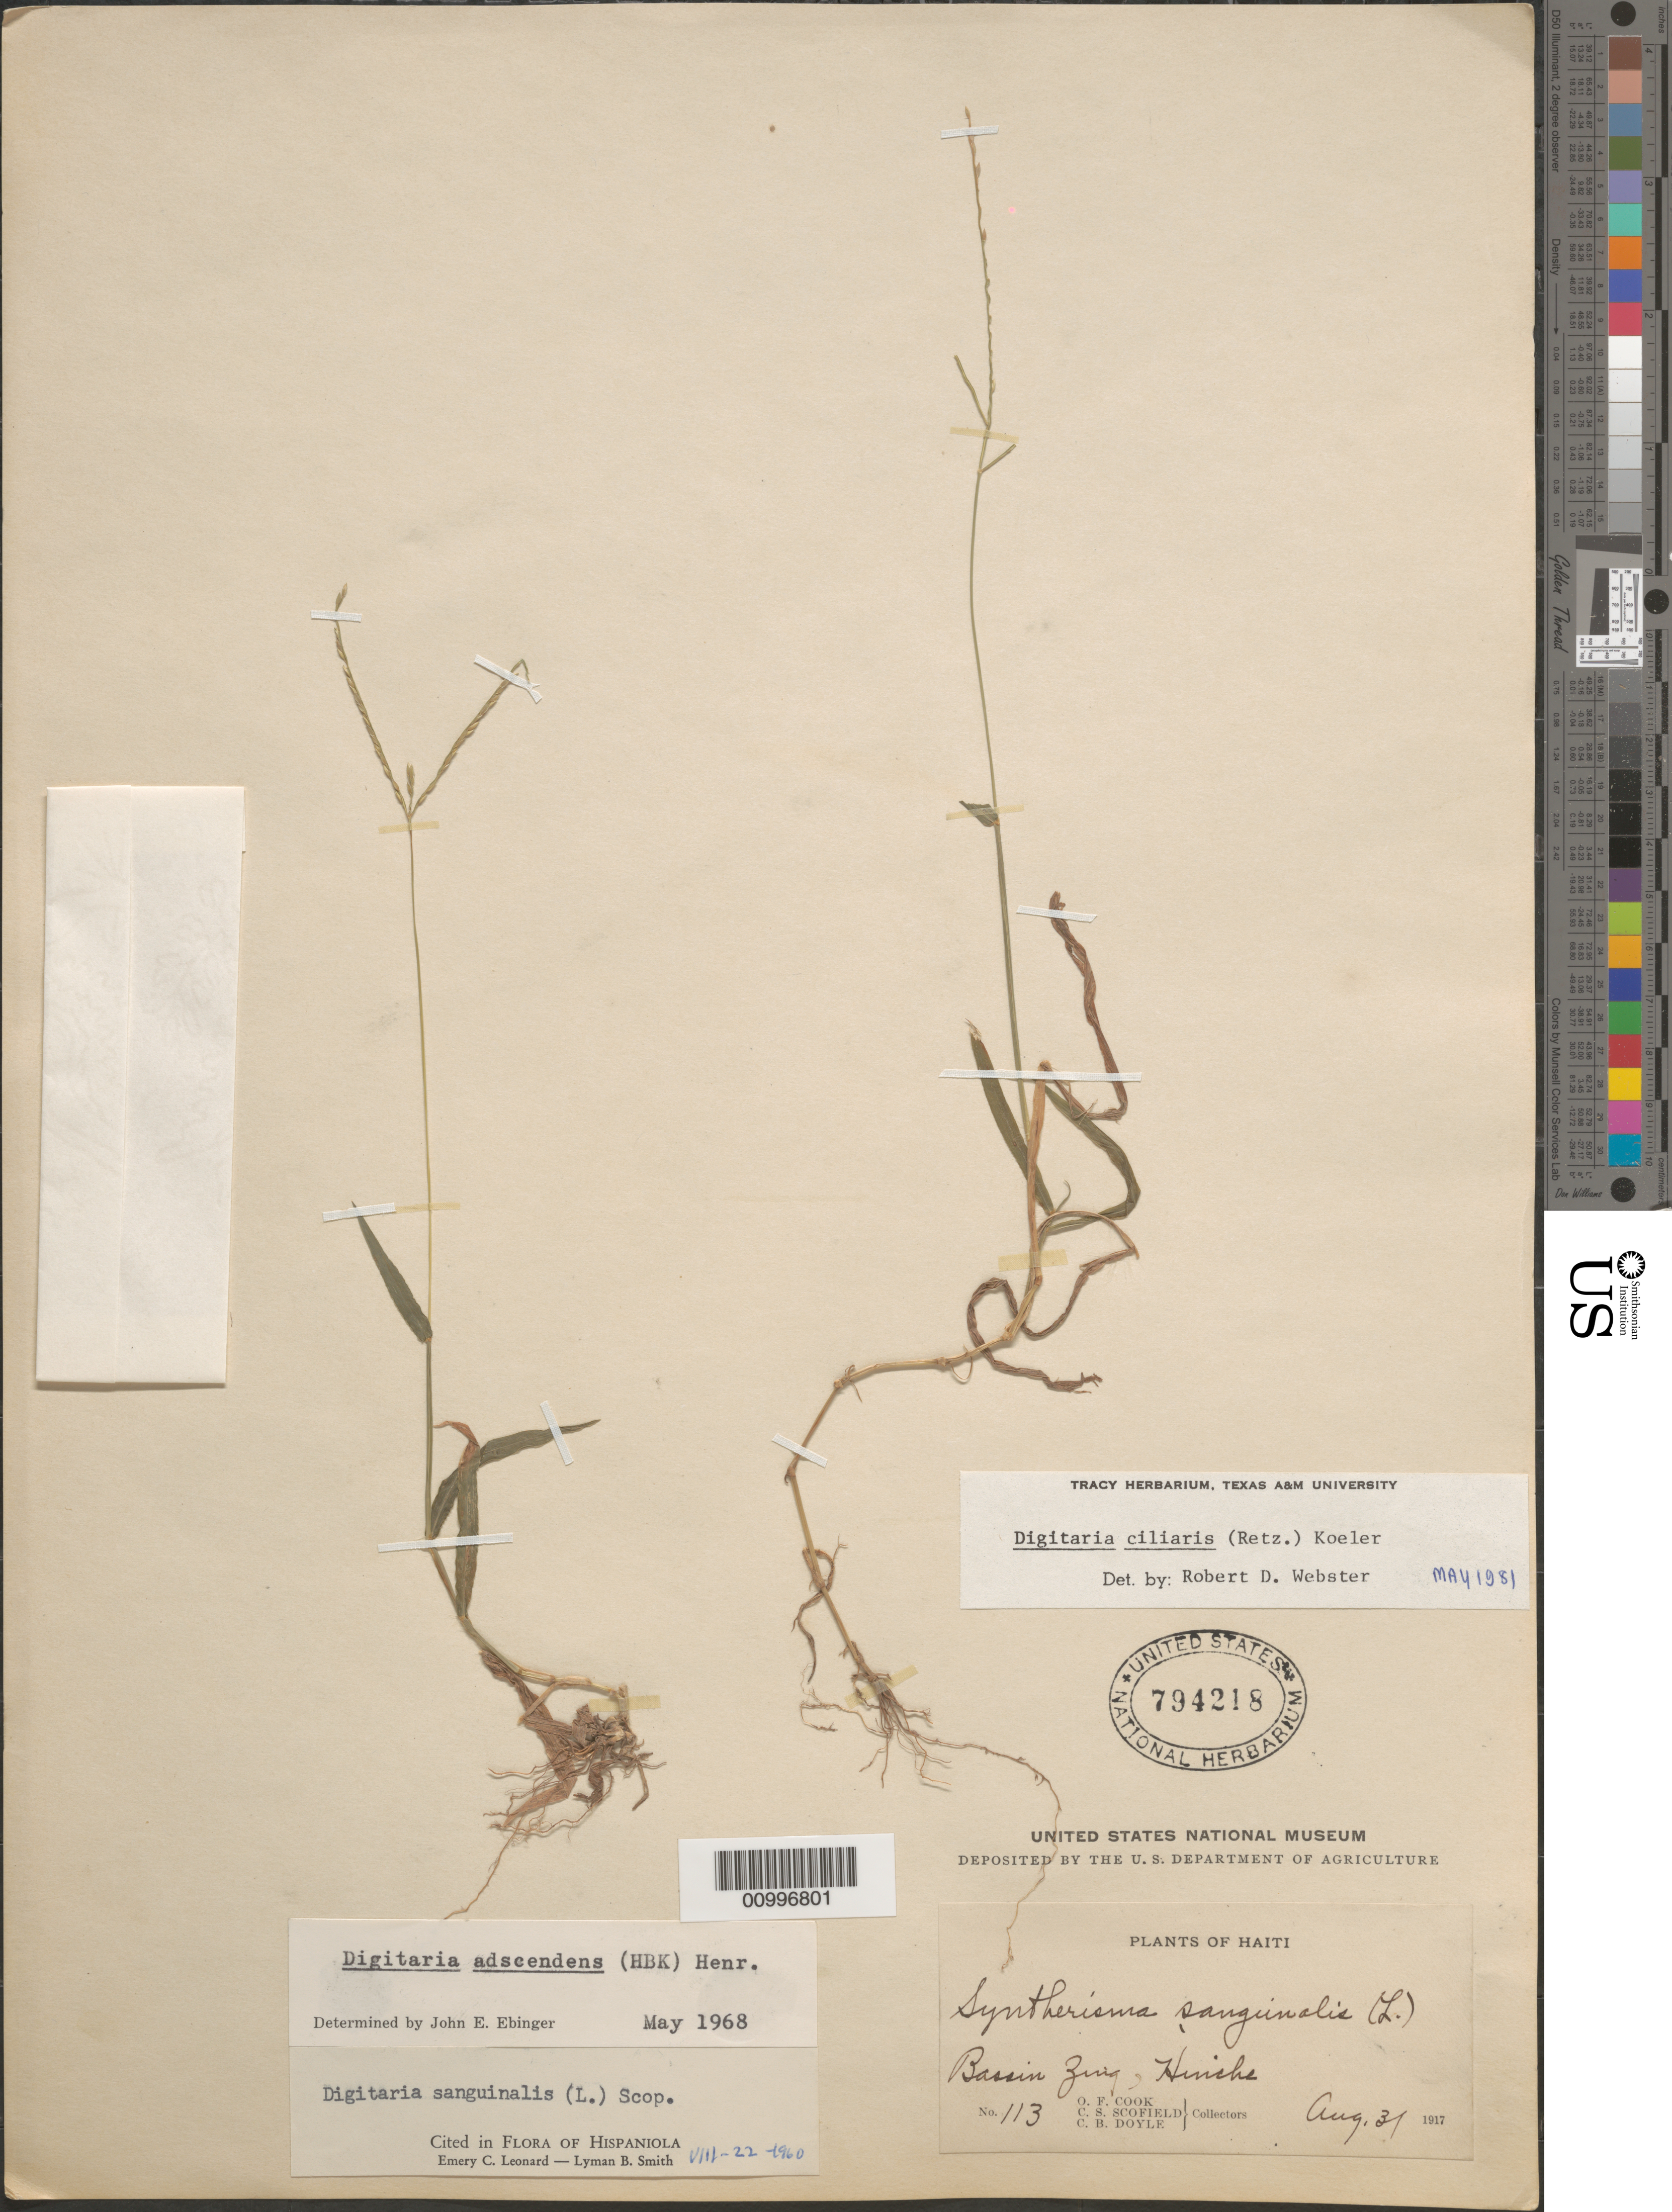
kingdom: Plantae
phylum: Tracheophyta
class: Liliopsida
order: Poales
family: Poaceae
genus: Digitaria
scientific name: Digitaria ciliaris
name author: (Retz.) Koeler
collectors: O. F. Cook, C. Scofield & C. Doyle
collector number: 113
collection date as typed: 31 Aug 1917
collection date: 1917-08-31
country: Haiti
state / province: Centre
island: Hispaniola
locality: Hinche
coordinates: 0 N, 0 E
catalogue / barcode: US 794218